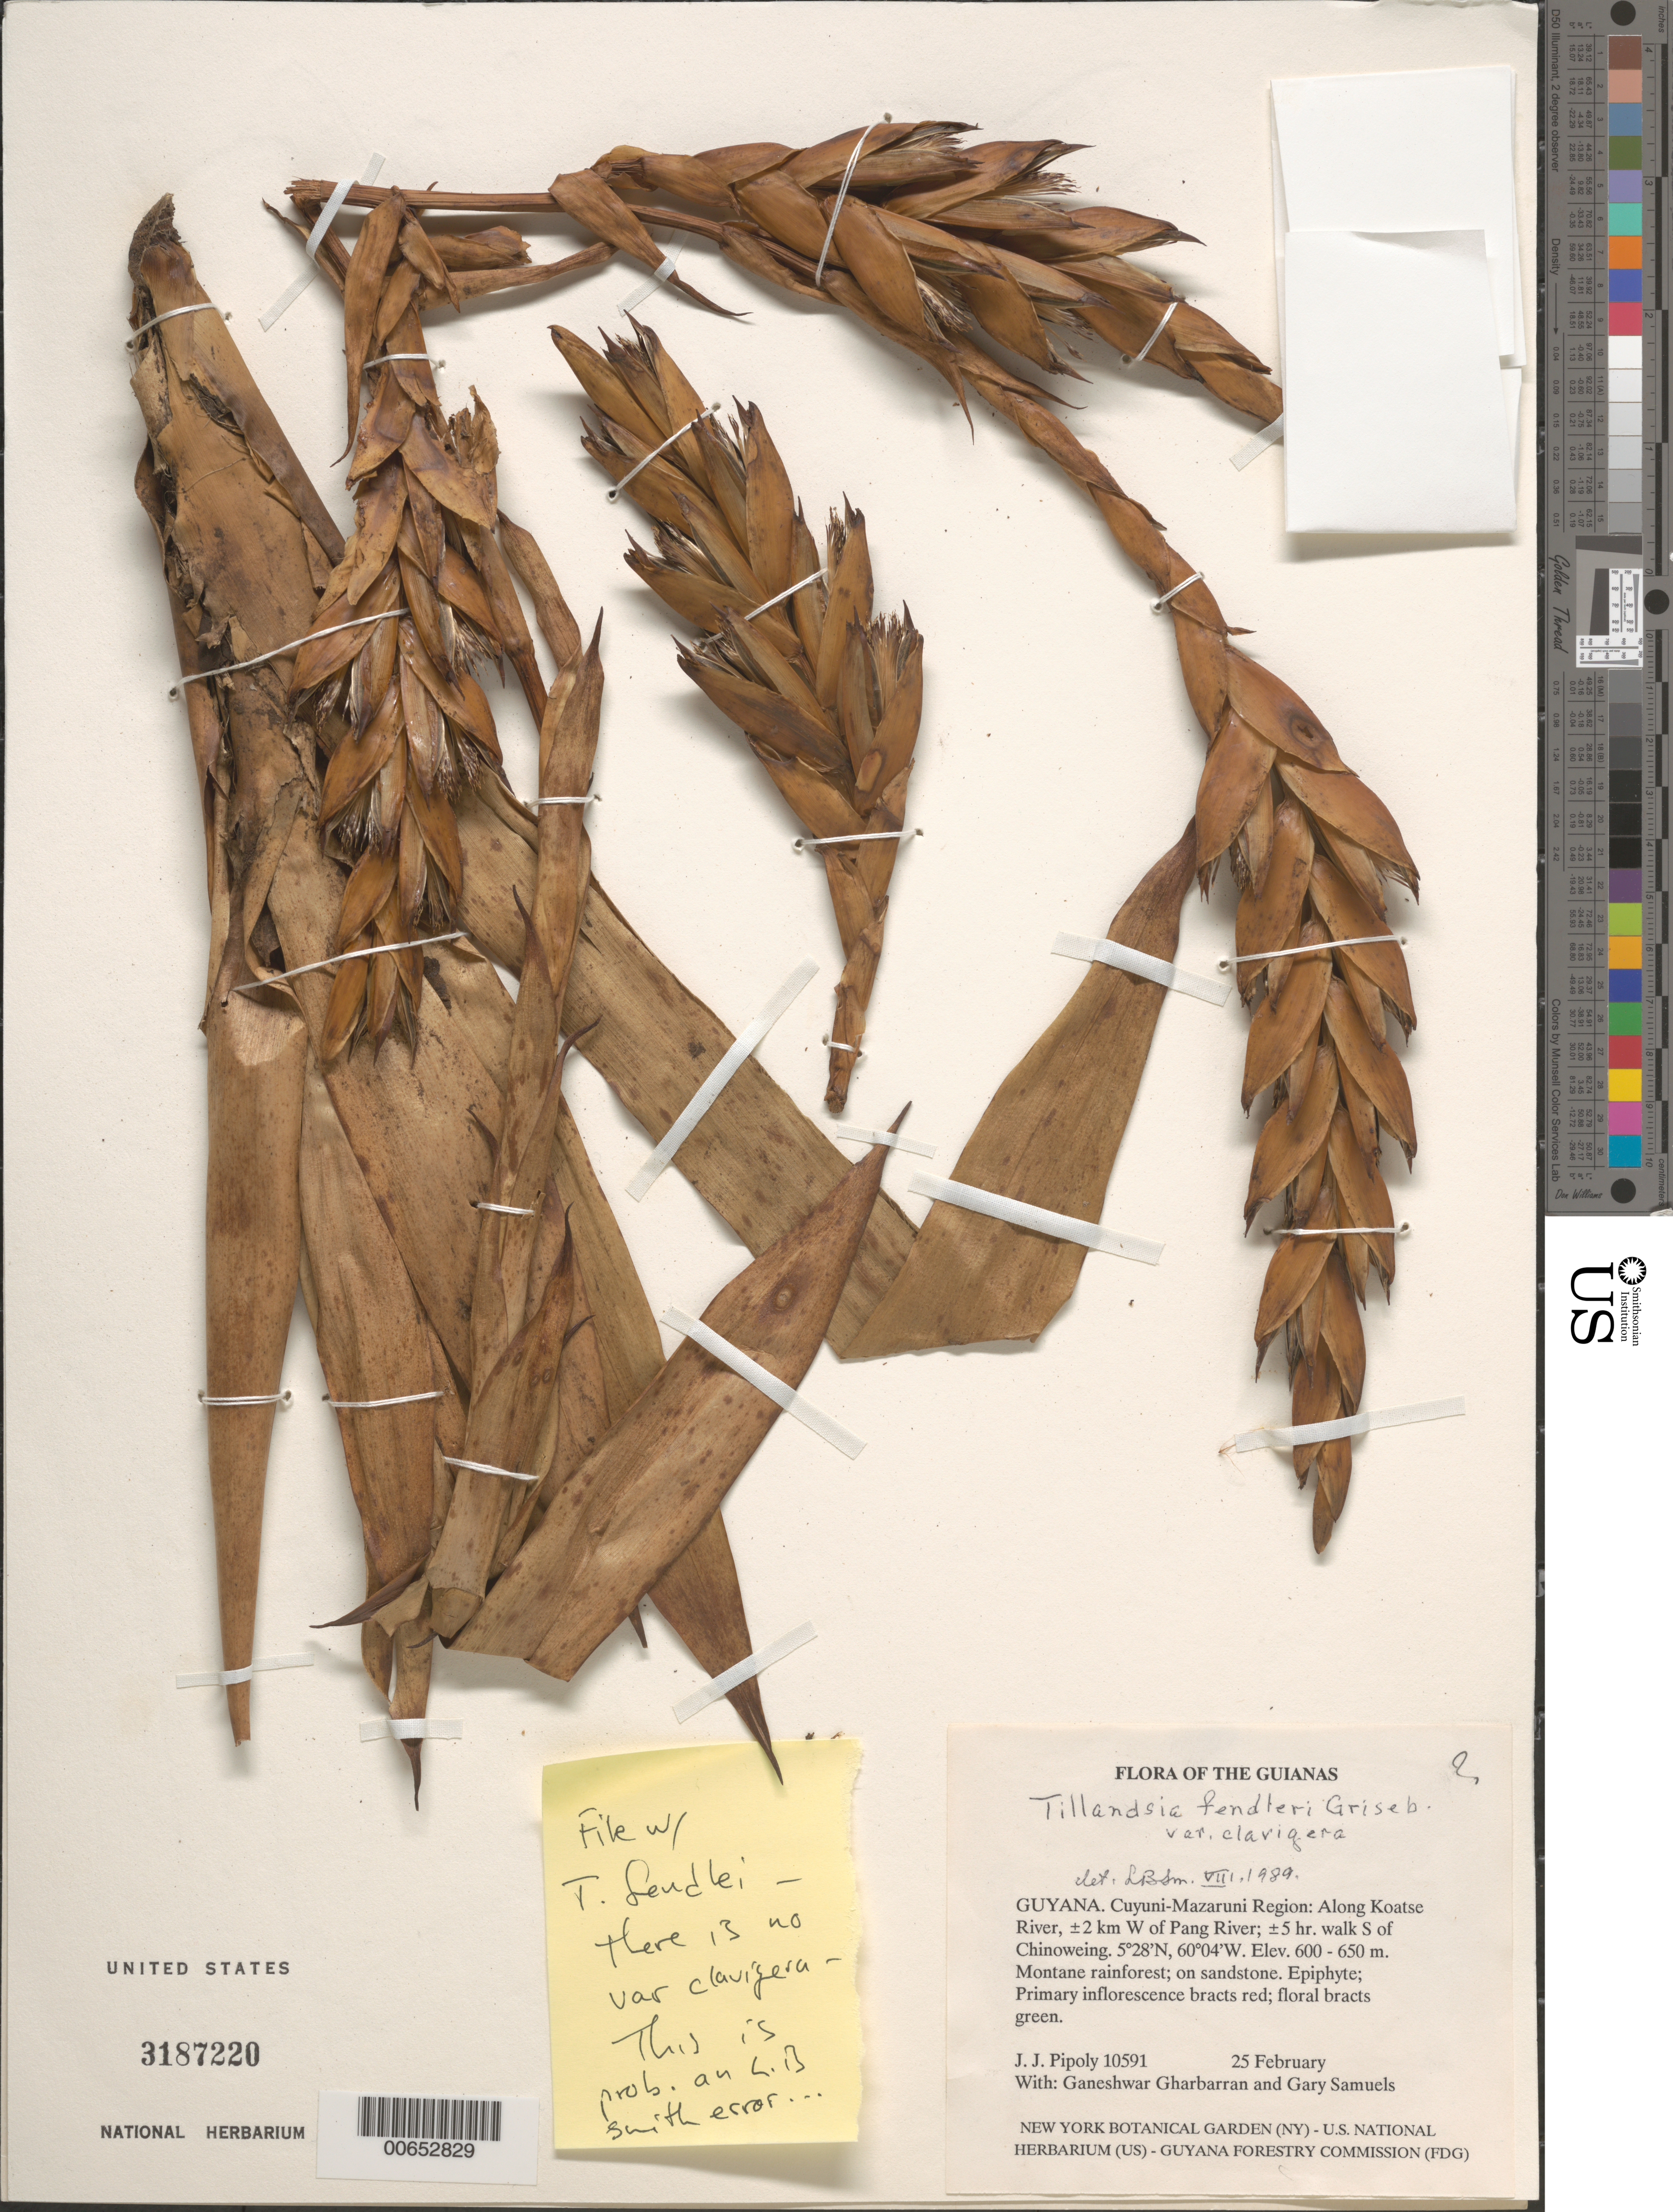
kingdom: Plantae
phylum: Tracheophyta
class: Liliopsida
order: Poales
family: Bromeliaceae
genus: Tillandsia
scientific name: Tillandsia fendleri var. clavigera, ined.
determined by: Smith, Lyman B., (US), NMNH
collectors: J. J. Pipoly, G. Gharbarran & G. Samuels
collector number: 10591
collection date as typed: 25 February 1987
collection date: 1987-02-25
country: Guyana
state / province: Cuyuni-Mazaruni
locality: Along Koatse River, ±2 km W of Pong River; ±5 hr. walk S of Chinoweing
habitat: Montane rainforest; on sandstone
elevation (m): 600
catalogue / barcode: US 3187220